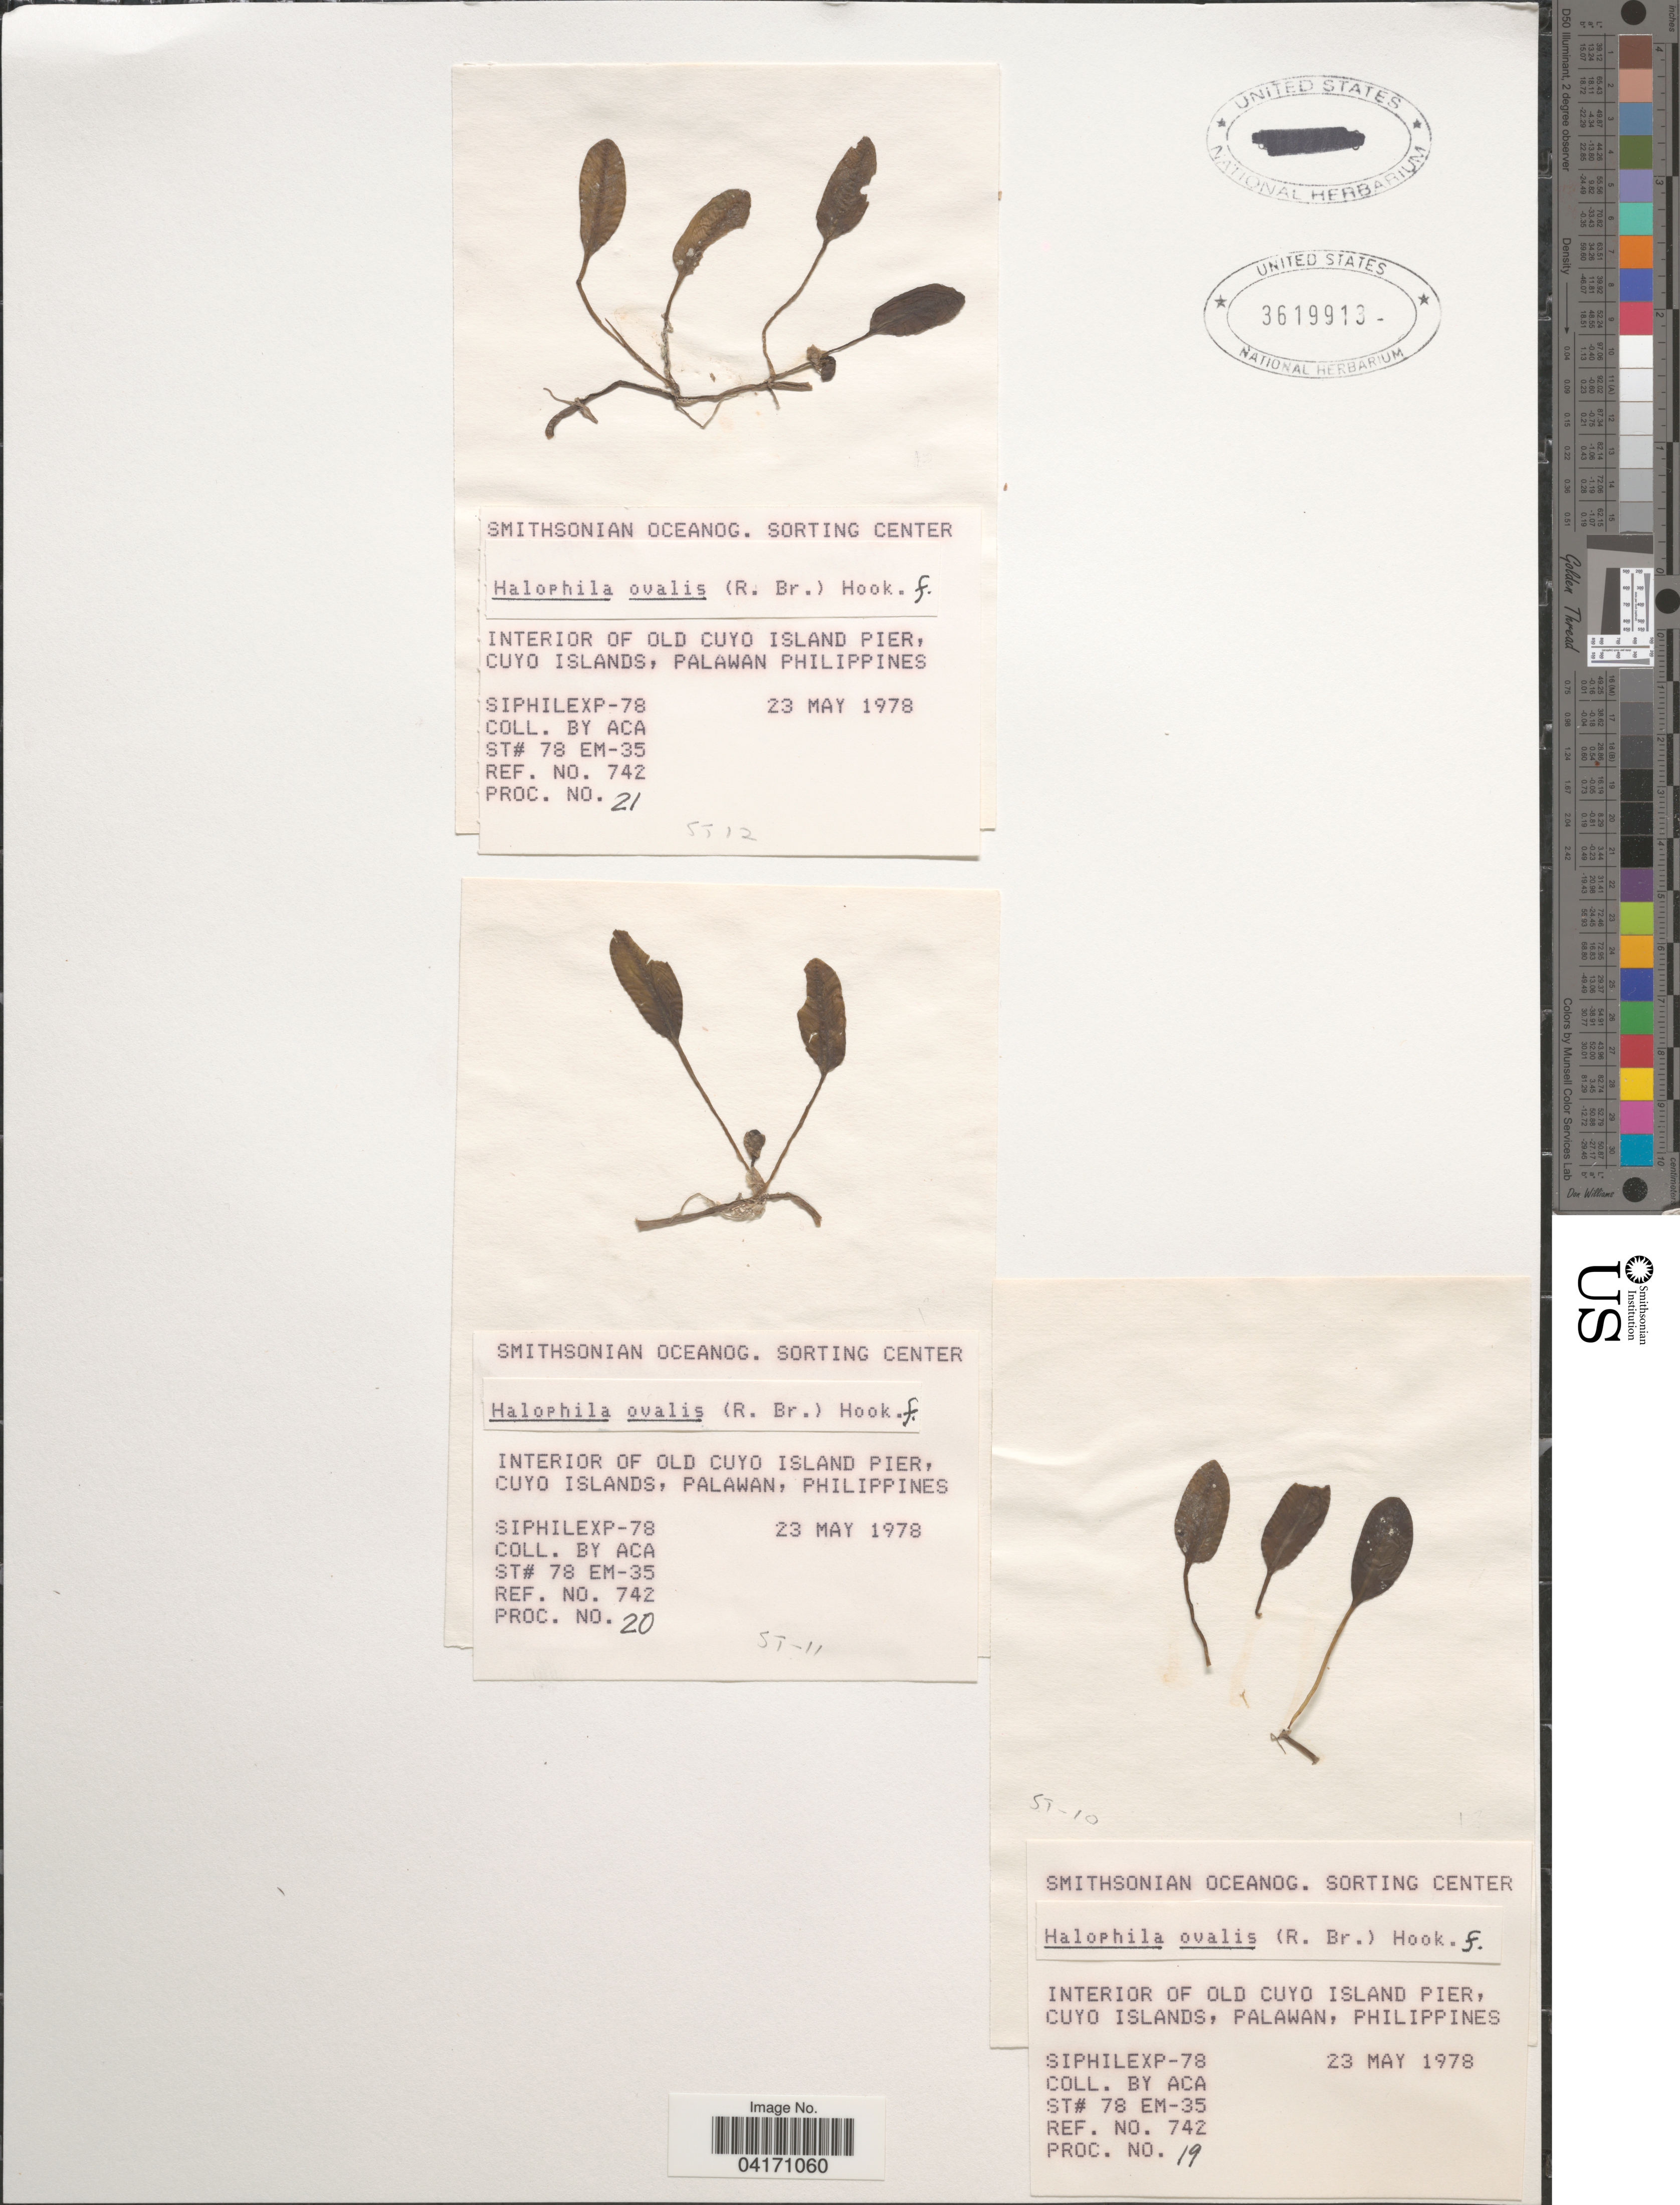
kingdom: Plantae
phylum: Tracheophyta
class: Liliopsida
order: Alismatales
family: Hydrocharitaceae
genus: Halophila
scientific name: Halophila ovalis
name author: (R. Br.) Hook. f.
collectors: -- Aca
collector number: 20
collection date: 1978-05-23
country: Philippines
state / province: Mimaropa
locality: Interior of Old Cuyo Island Pier, Cuyo Islands, Palawan. Siphilexp-78.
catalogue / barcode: US 3619913-2